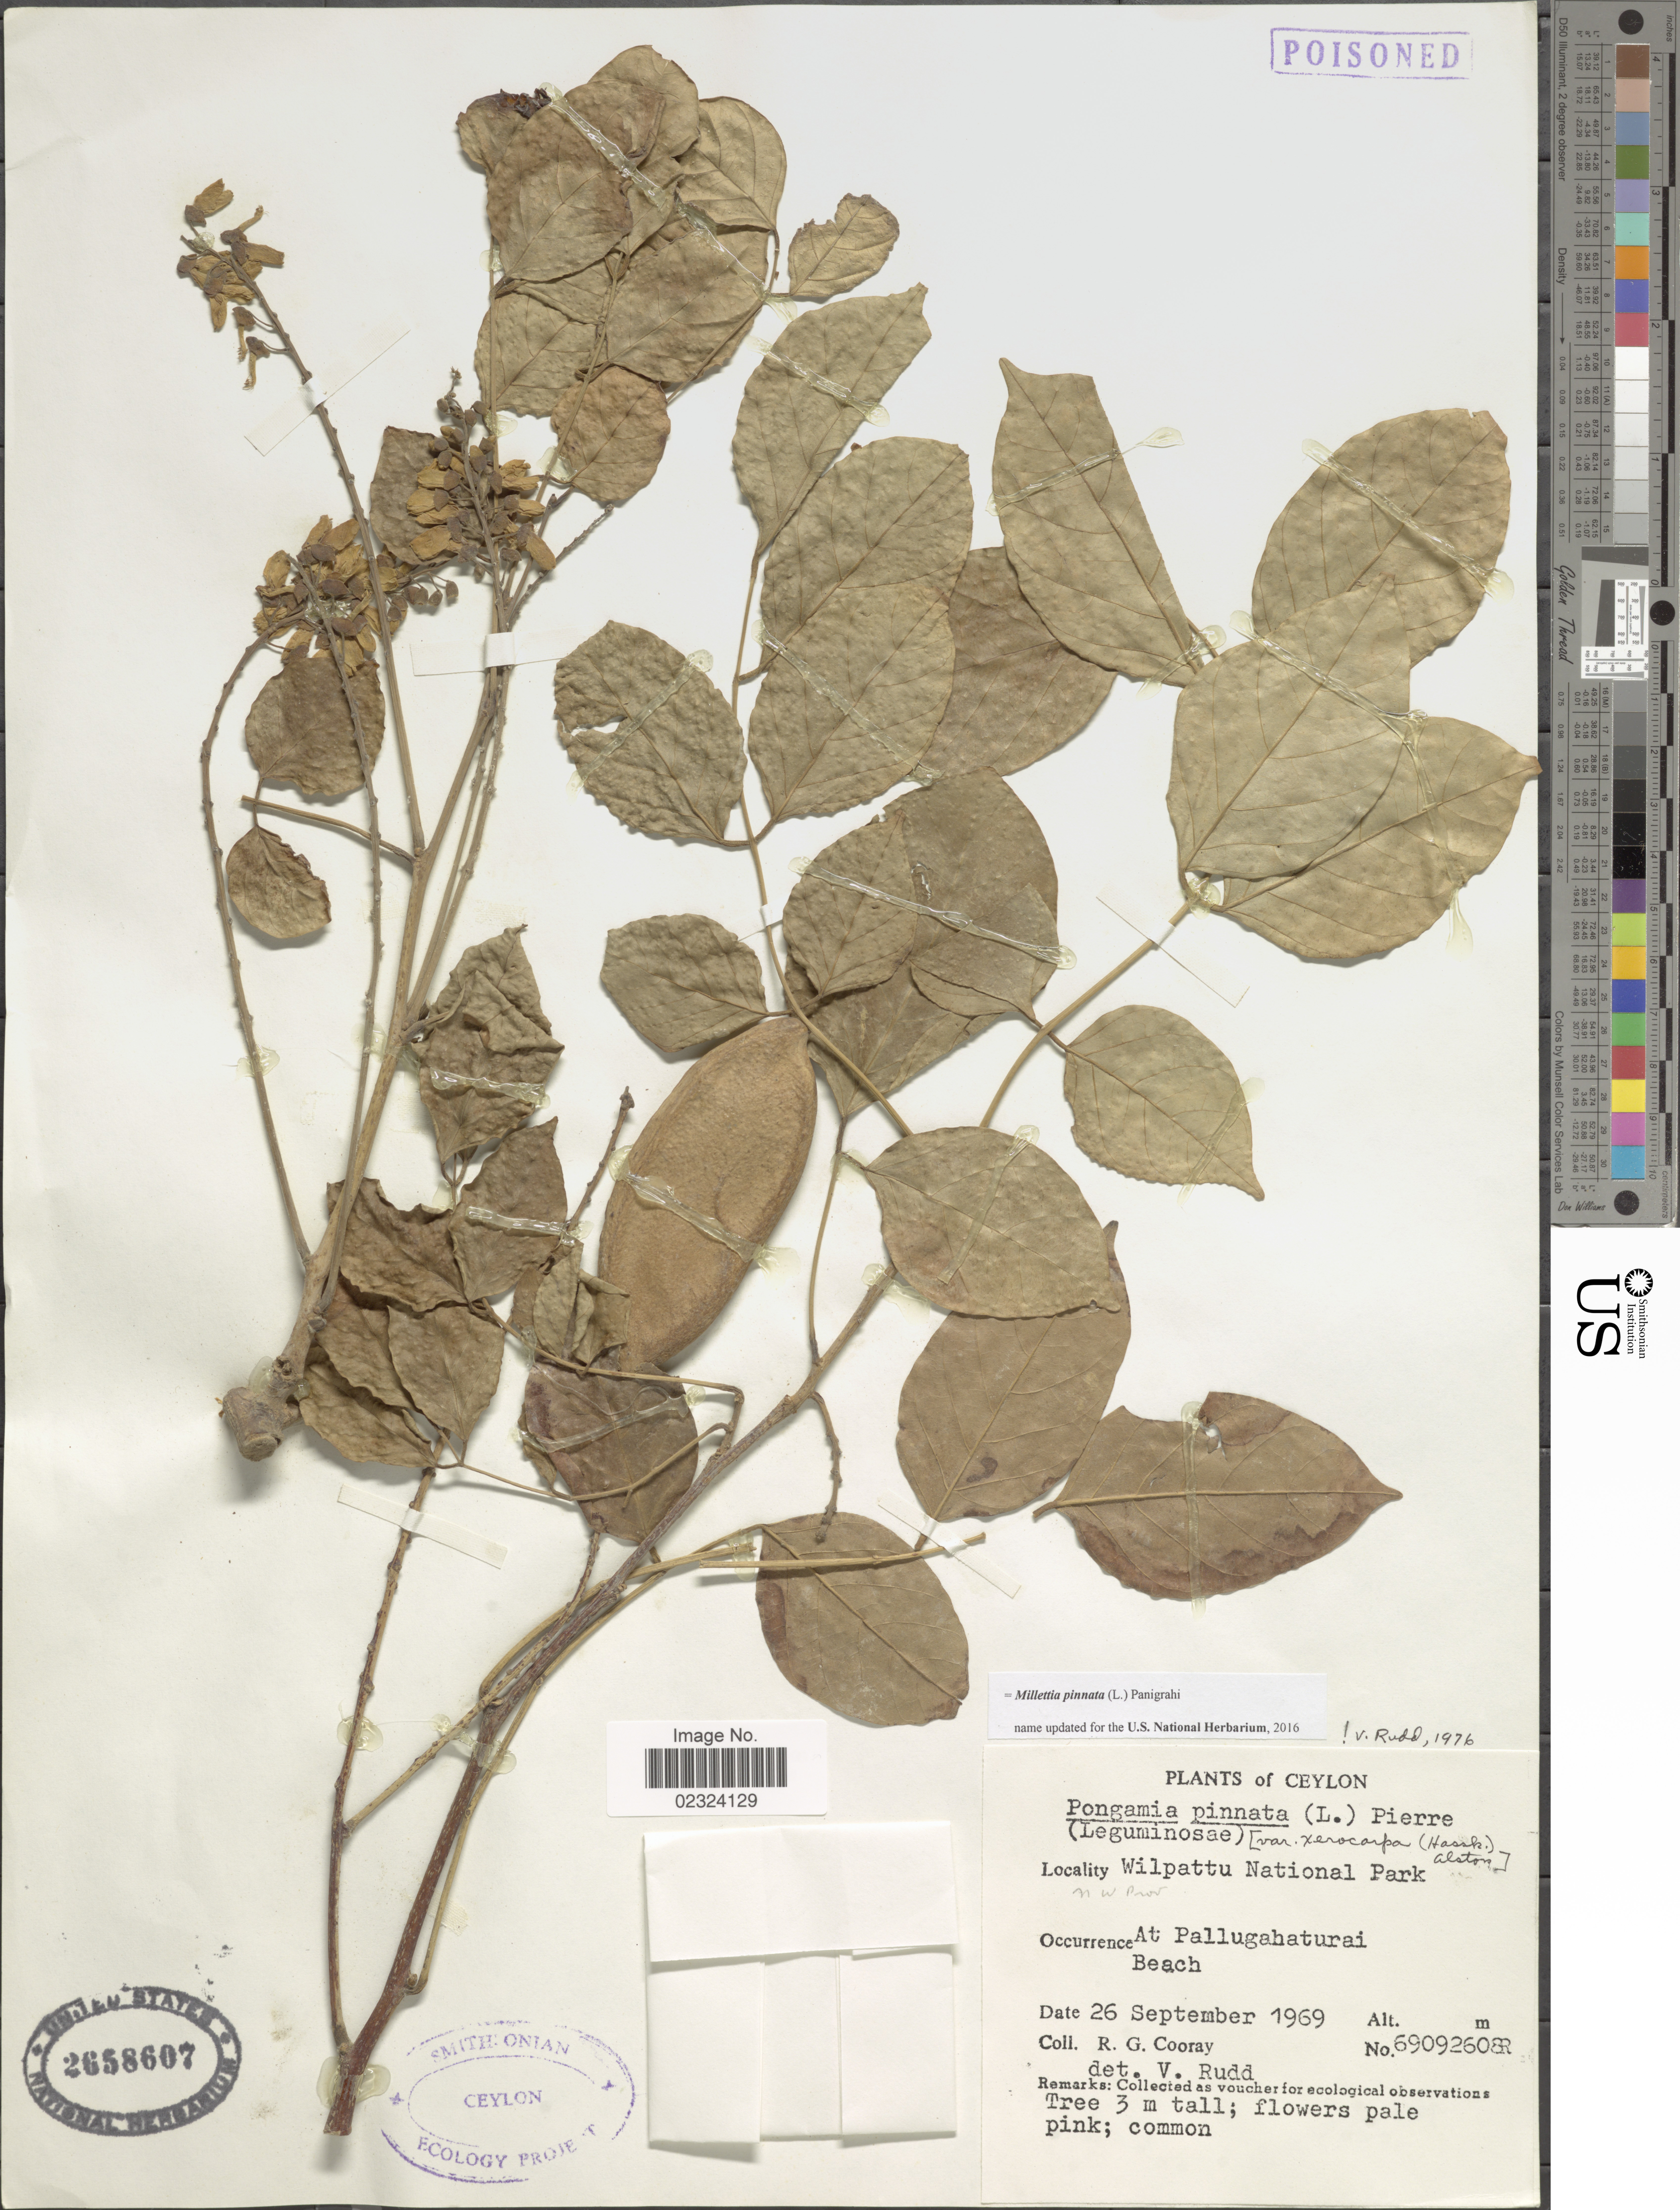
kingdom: Plantae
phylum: Tracheophyta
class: Magnoliopsida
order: Fabales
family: Fabaceae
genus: Millettia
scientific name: Millettia pinnata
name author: (L.) Panigrahi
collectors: R. Cooray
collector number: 69092608R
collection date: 1969-09-26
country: Sri Lanka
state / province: North Western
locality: Ceylon. Wilpattu National Park. N. W Prov.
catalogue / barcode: US 2658607